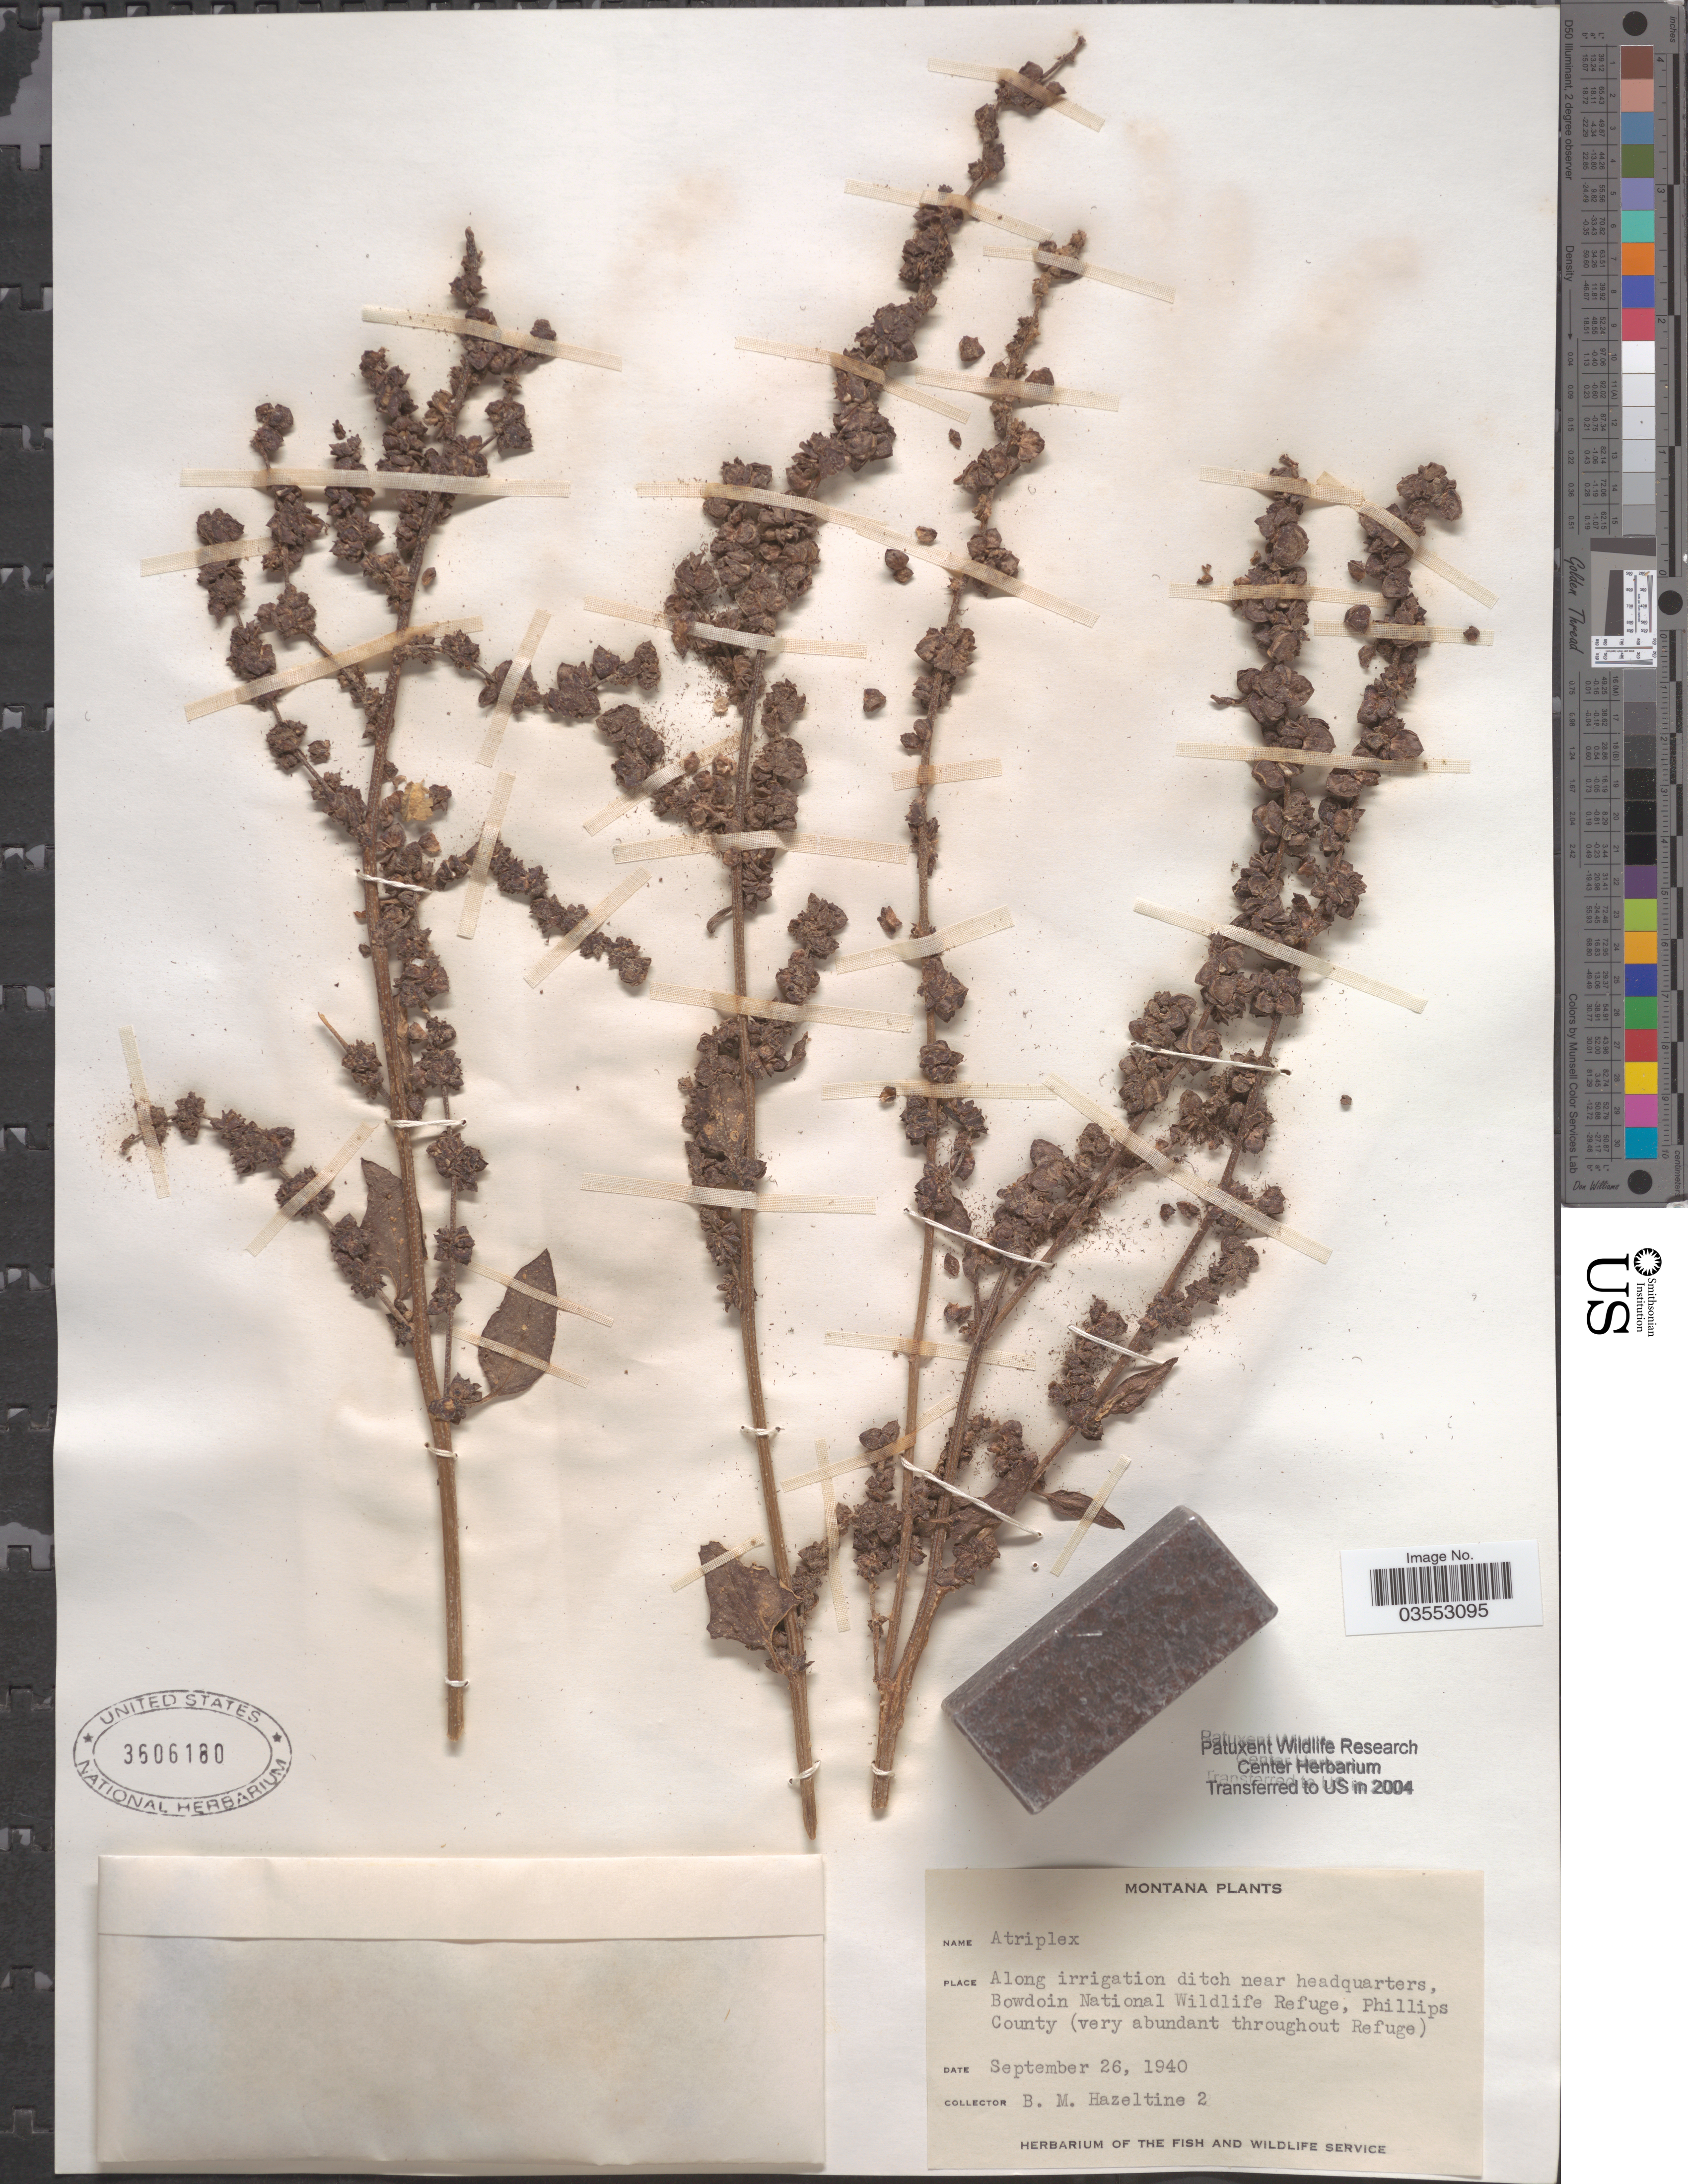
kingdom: Plantae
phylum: Tracheophyta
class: Magnoliopsida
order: Caryophyllales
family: Amaranthaceae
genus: Atriplex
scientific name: Atriplex sp.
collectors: B. Hazeltine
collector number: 2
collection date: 1940-09-26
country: United States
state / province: Montana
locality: Along irrigation ditch near headquarters, Bowdoin National Wildlife Refuge, Phillips County (very throughout Refuge).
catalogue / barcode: US 3606180